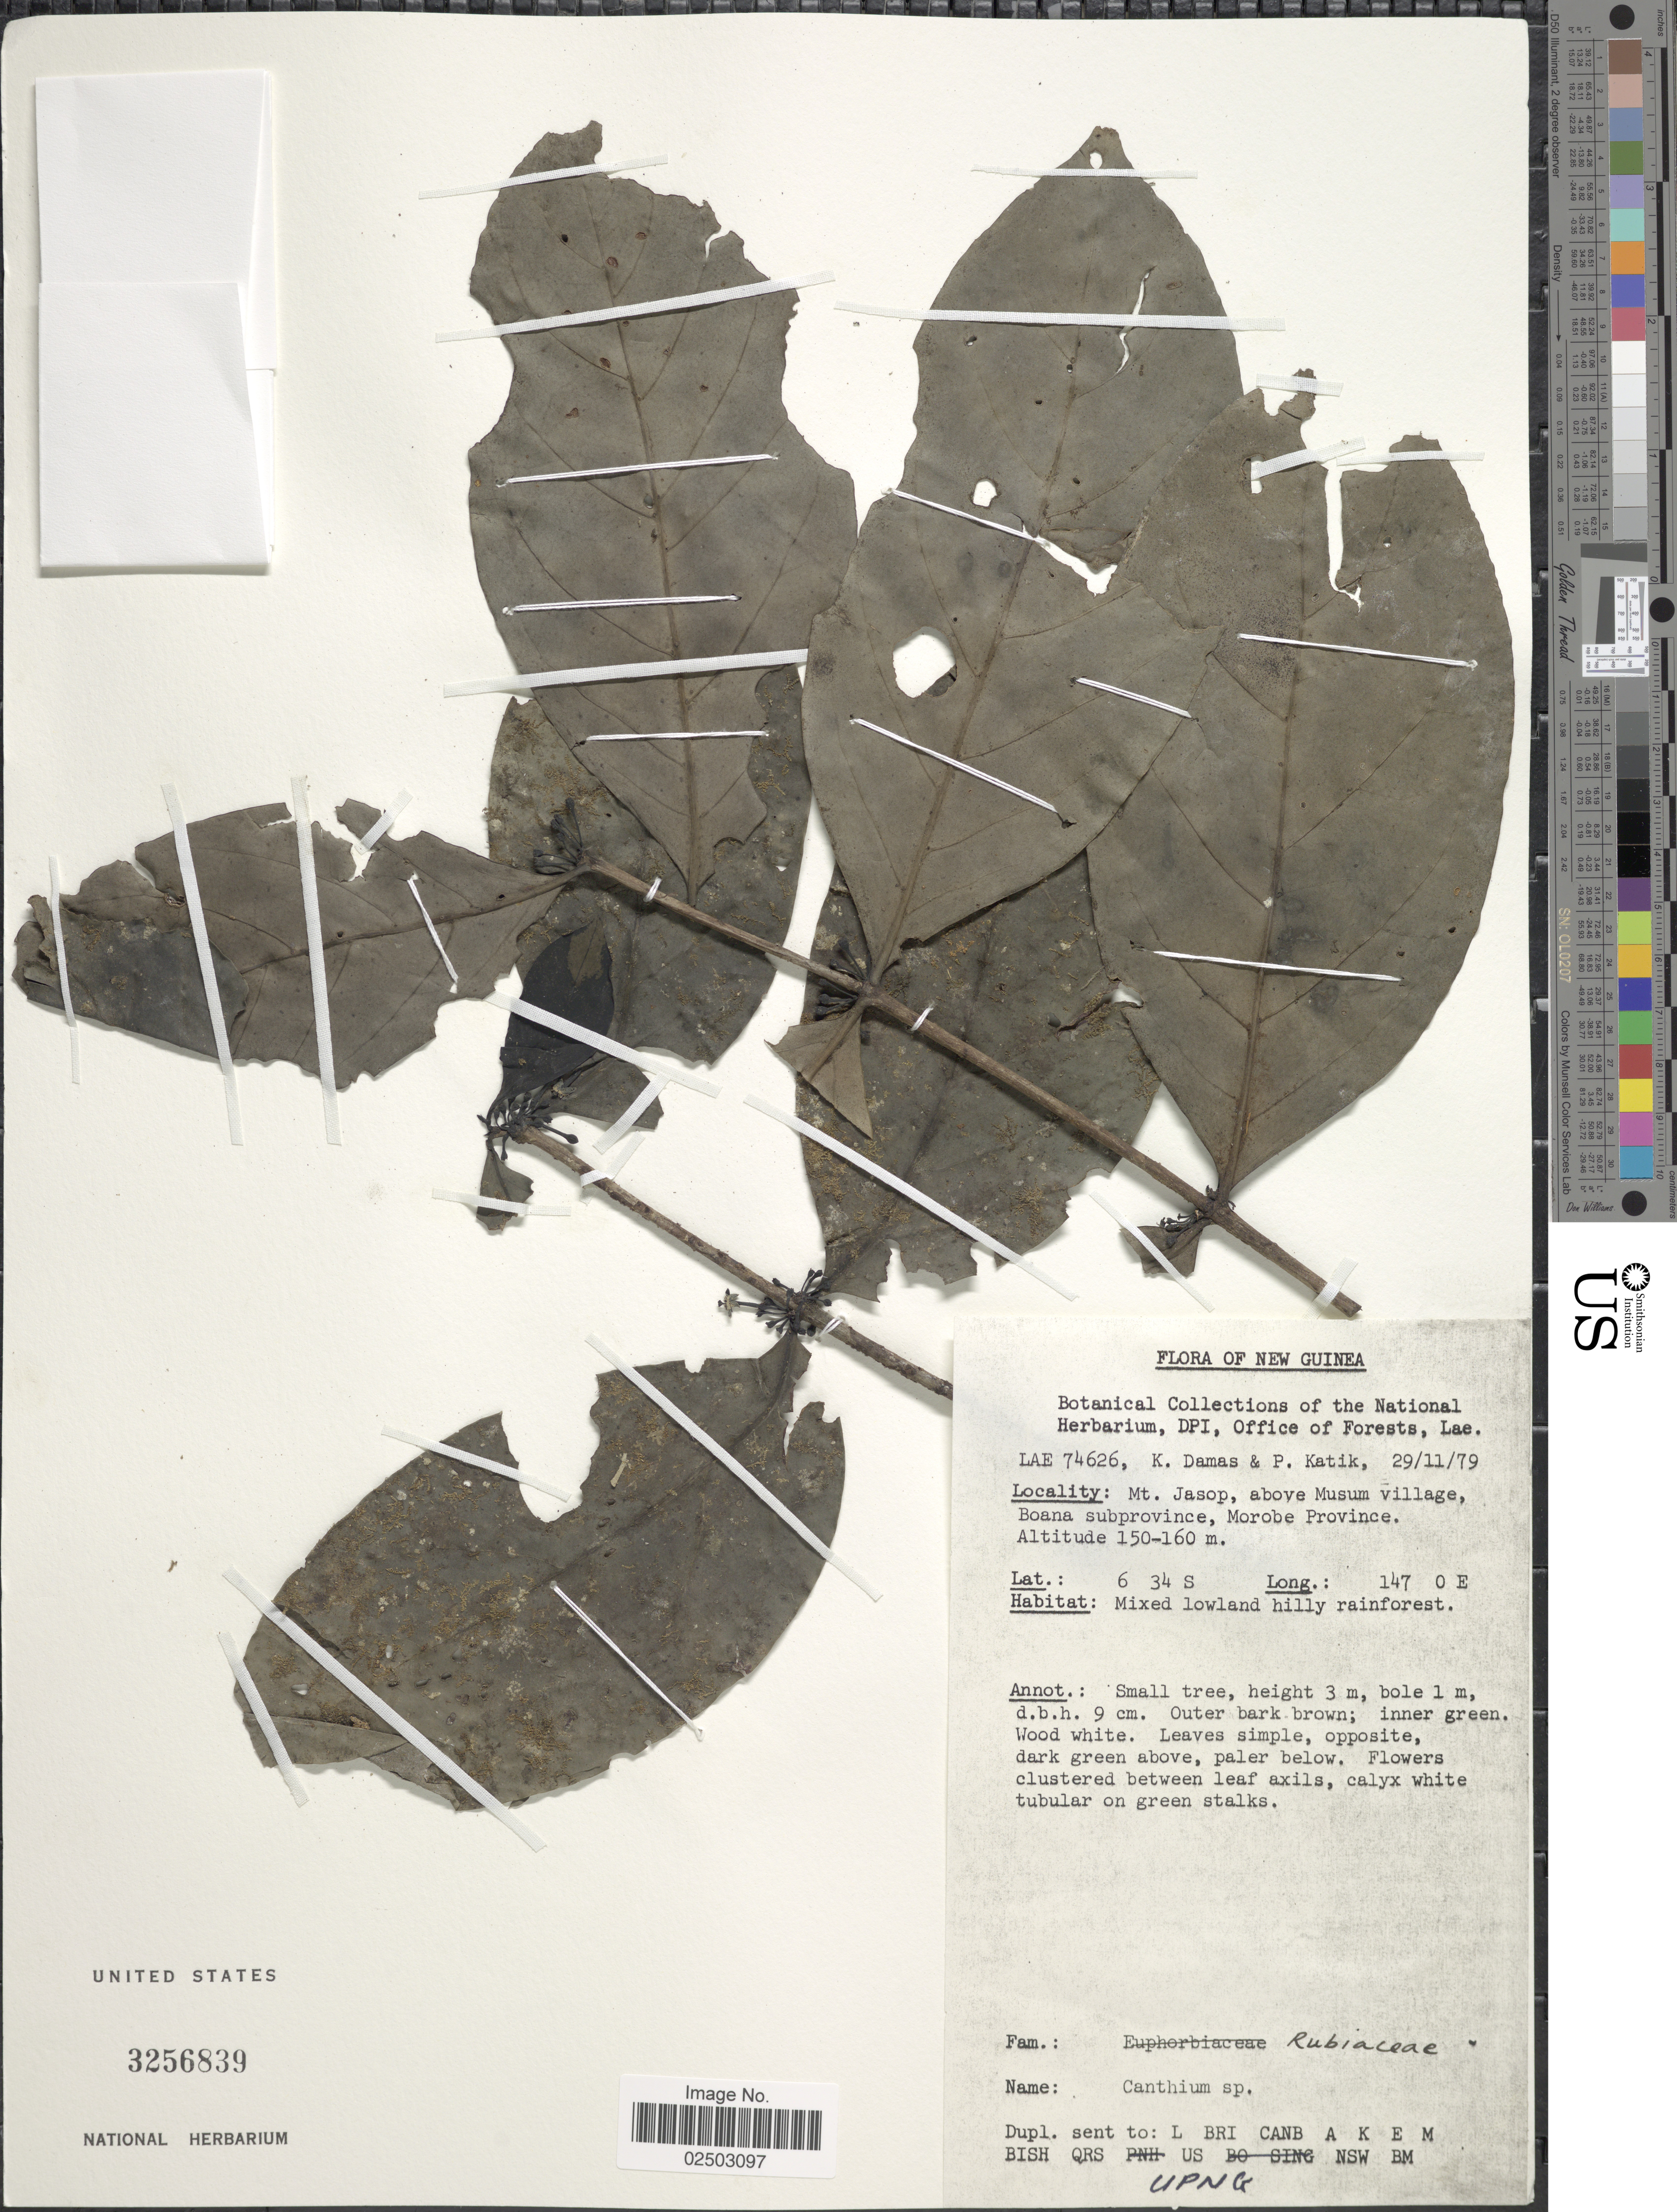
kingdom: Plantae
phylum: Tracheophyta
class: Magnoliopsida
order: Gentianales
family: Rubiaceae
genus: Bridsonia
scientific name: Bridsonia chamaedendrum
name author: (Kuntze) Verstraete & A.E. van Wyk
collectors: K. Damas & P. Katik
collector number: LAE74626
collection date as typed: Transcribed d/m/y: 29/11/79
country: Papua New Guinea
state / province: Morobe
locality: New Guinea, Mt. Jasop, above Musum village, Boana subprovince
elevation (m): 150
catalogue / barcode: US 3256839